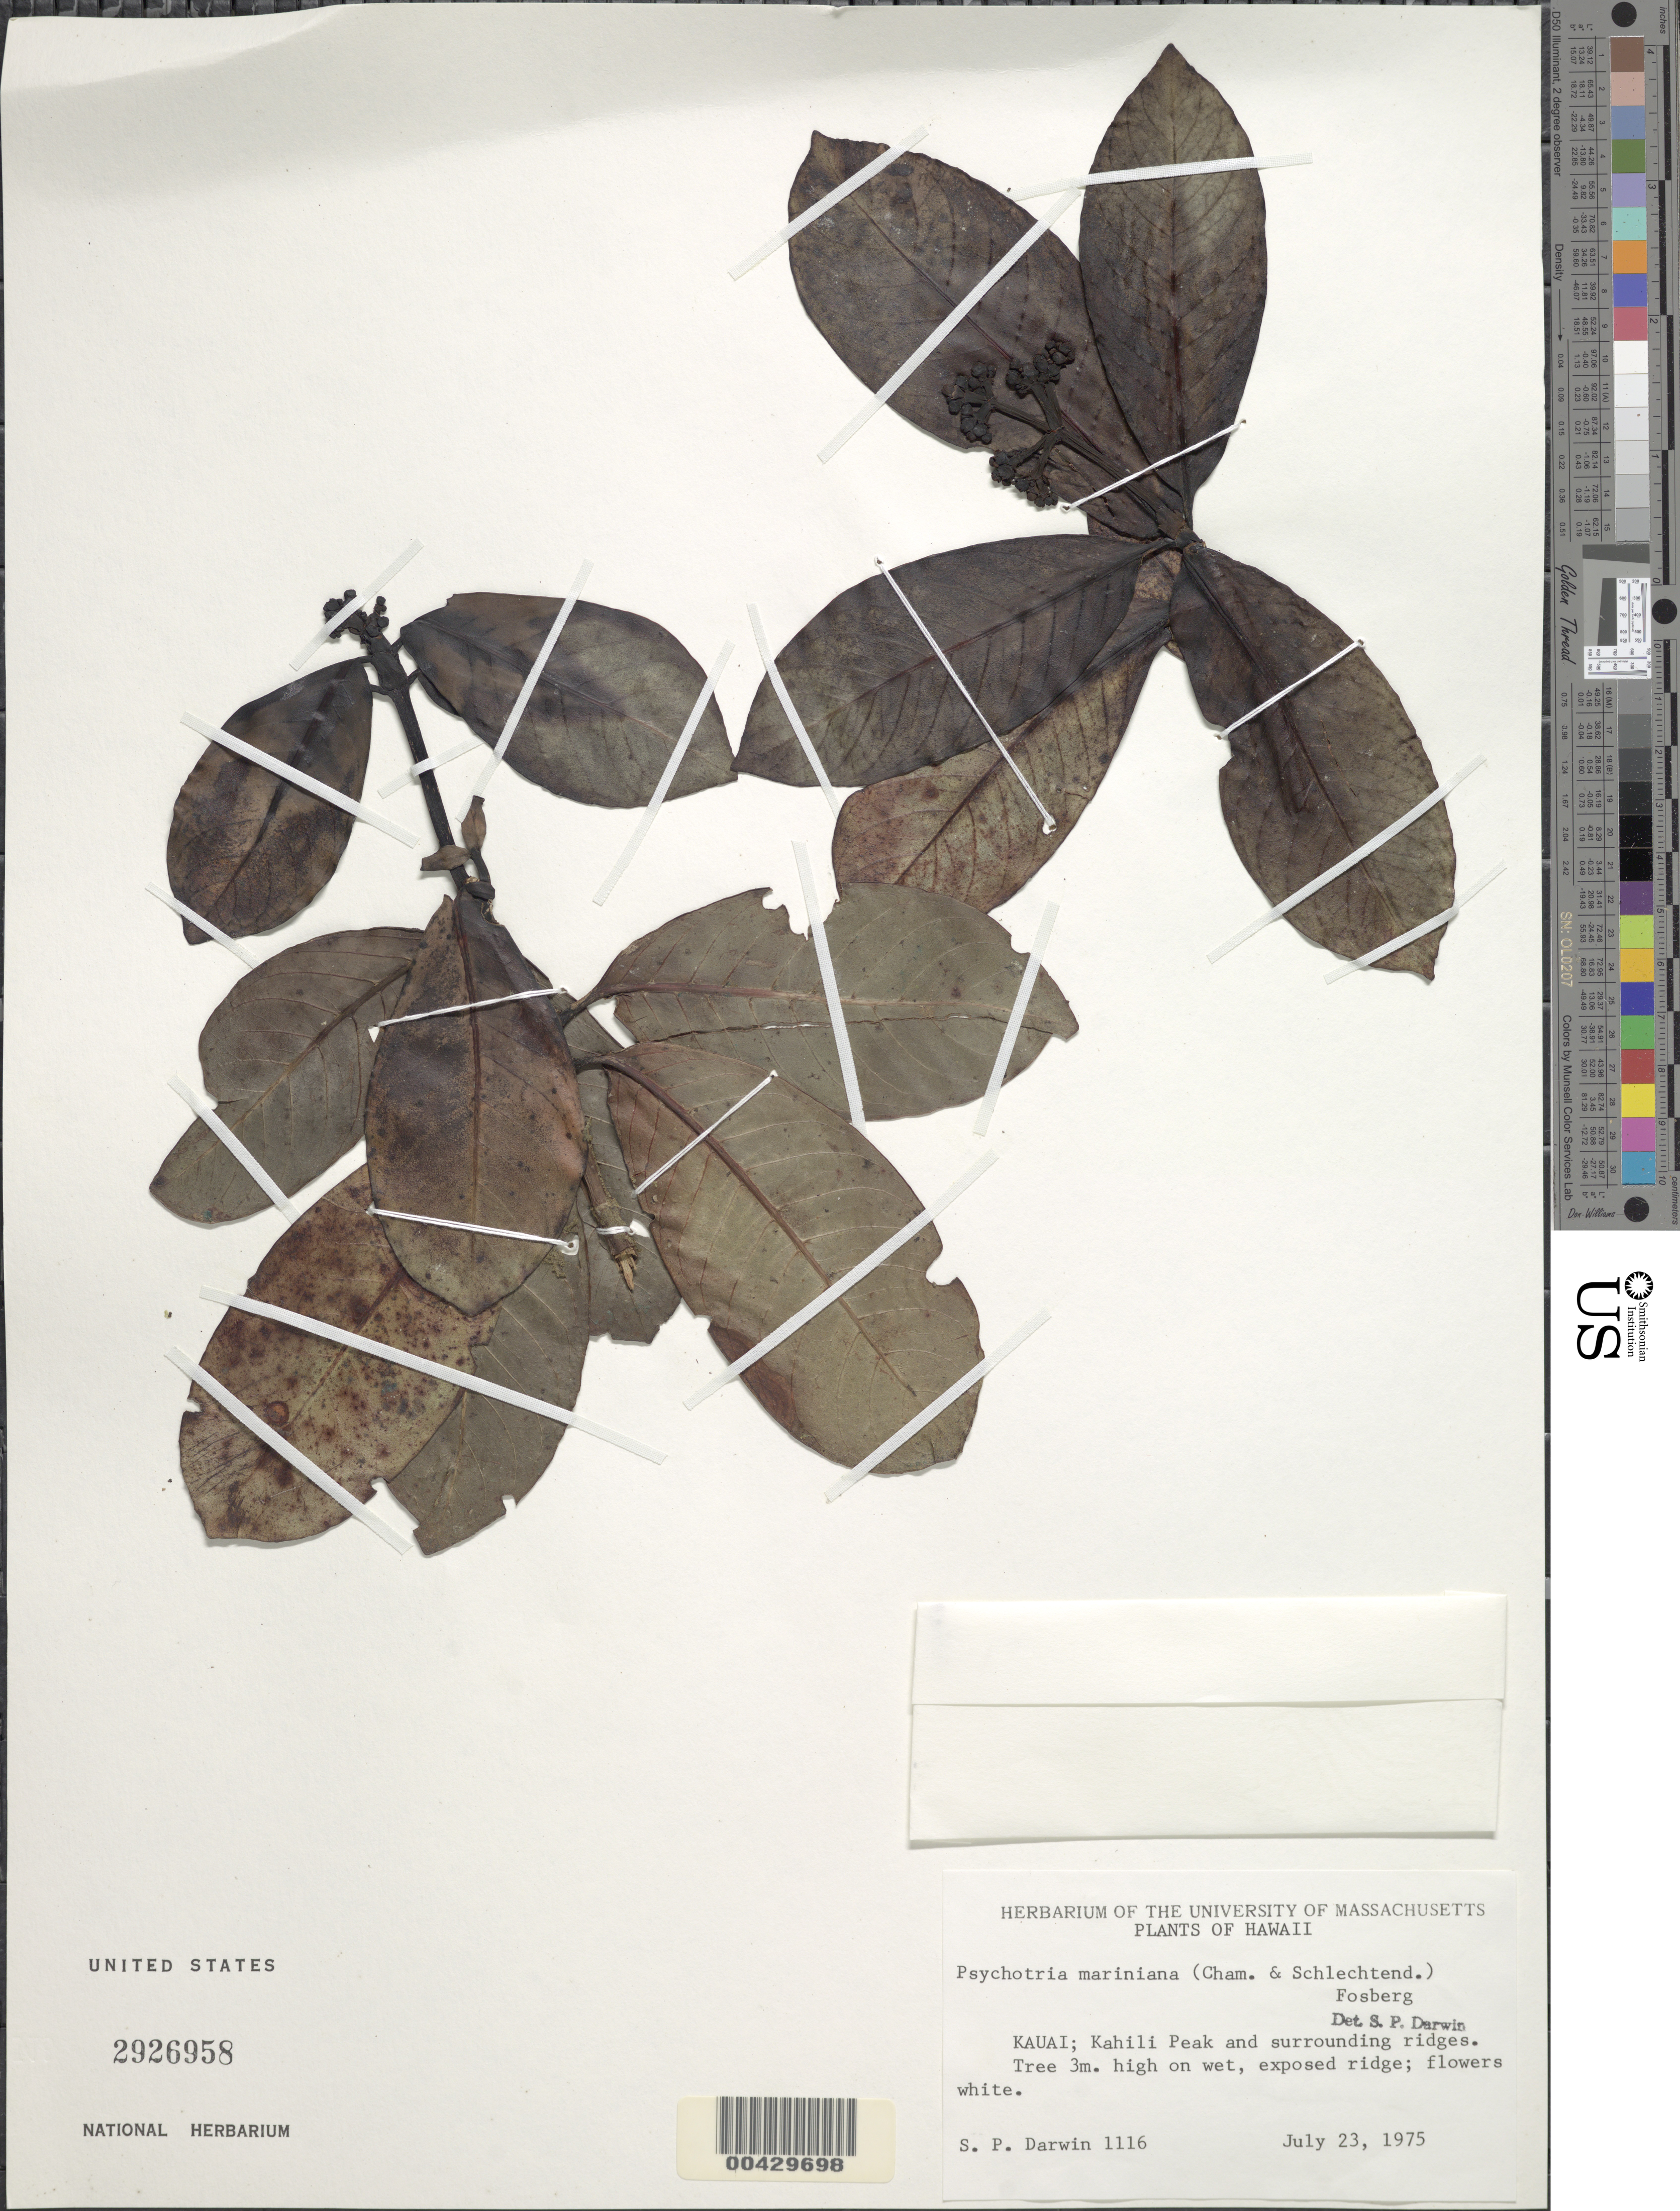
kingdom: Plantae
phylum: Tracheophyta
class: Magnoliopsida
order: Gentianales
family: Rubiaceae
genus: Psychotria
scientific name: Psychotria mariniana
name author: (Cham. & Schltdl.) Fosberg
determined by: Darwin, S. P.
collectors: S. P. Darwin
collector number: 1116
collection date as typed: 23 Jul 1975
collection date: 1975-07-23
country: United States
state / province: Hawaii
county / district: Kauai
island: Kaua'i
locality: Kahili Peak and surrounding ridges.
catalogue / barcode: US 2926958